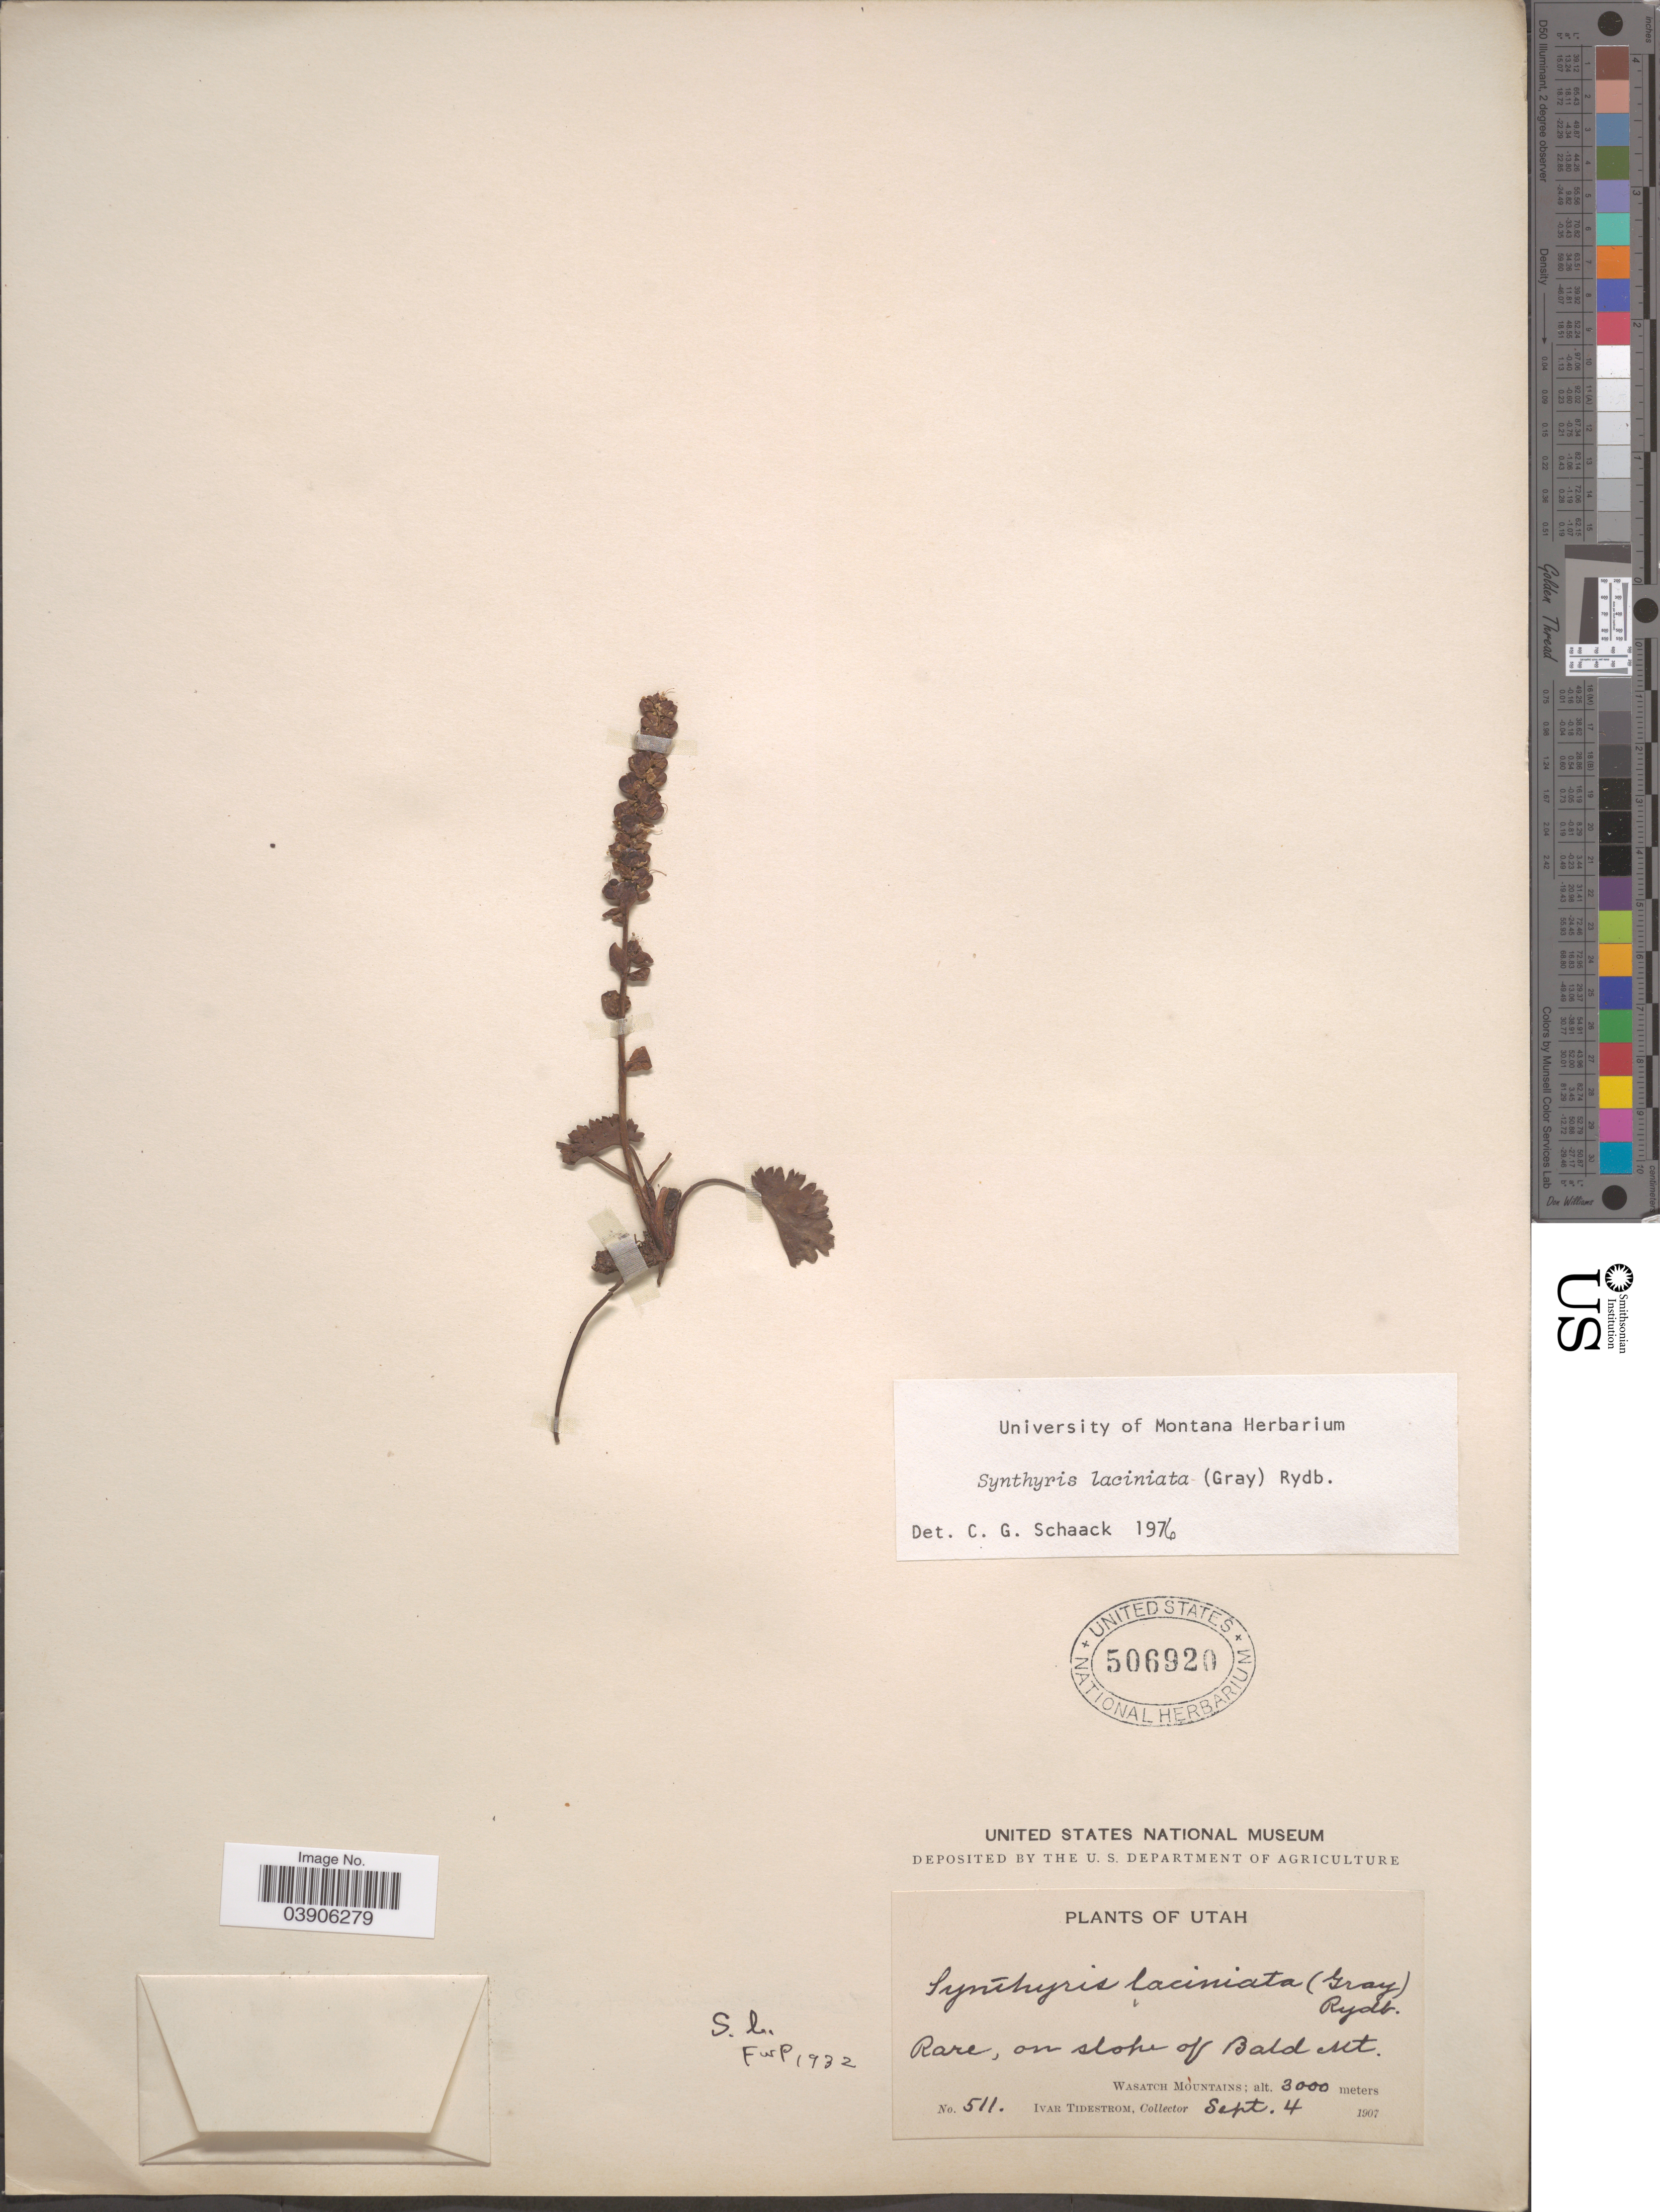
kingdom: Plantae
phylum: Tracheophyta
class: Magnoliopsida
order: Lamiales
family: Plantaginaceae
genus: Synthyris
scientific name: Synthyris laciniata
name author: (A. Gray) Rydb.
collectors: I. F. Tidestrom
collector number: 511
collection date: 1907-09-04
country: United States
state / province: Utah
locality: Rare, on slope of Bald Mt. Wasatch Mountains.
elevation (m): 3000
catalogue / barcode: US 506920